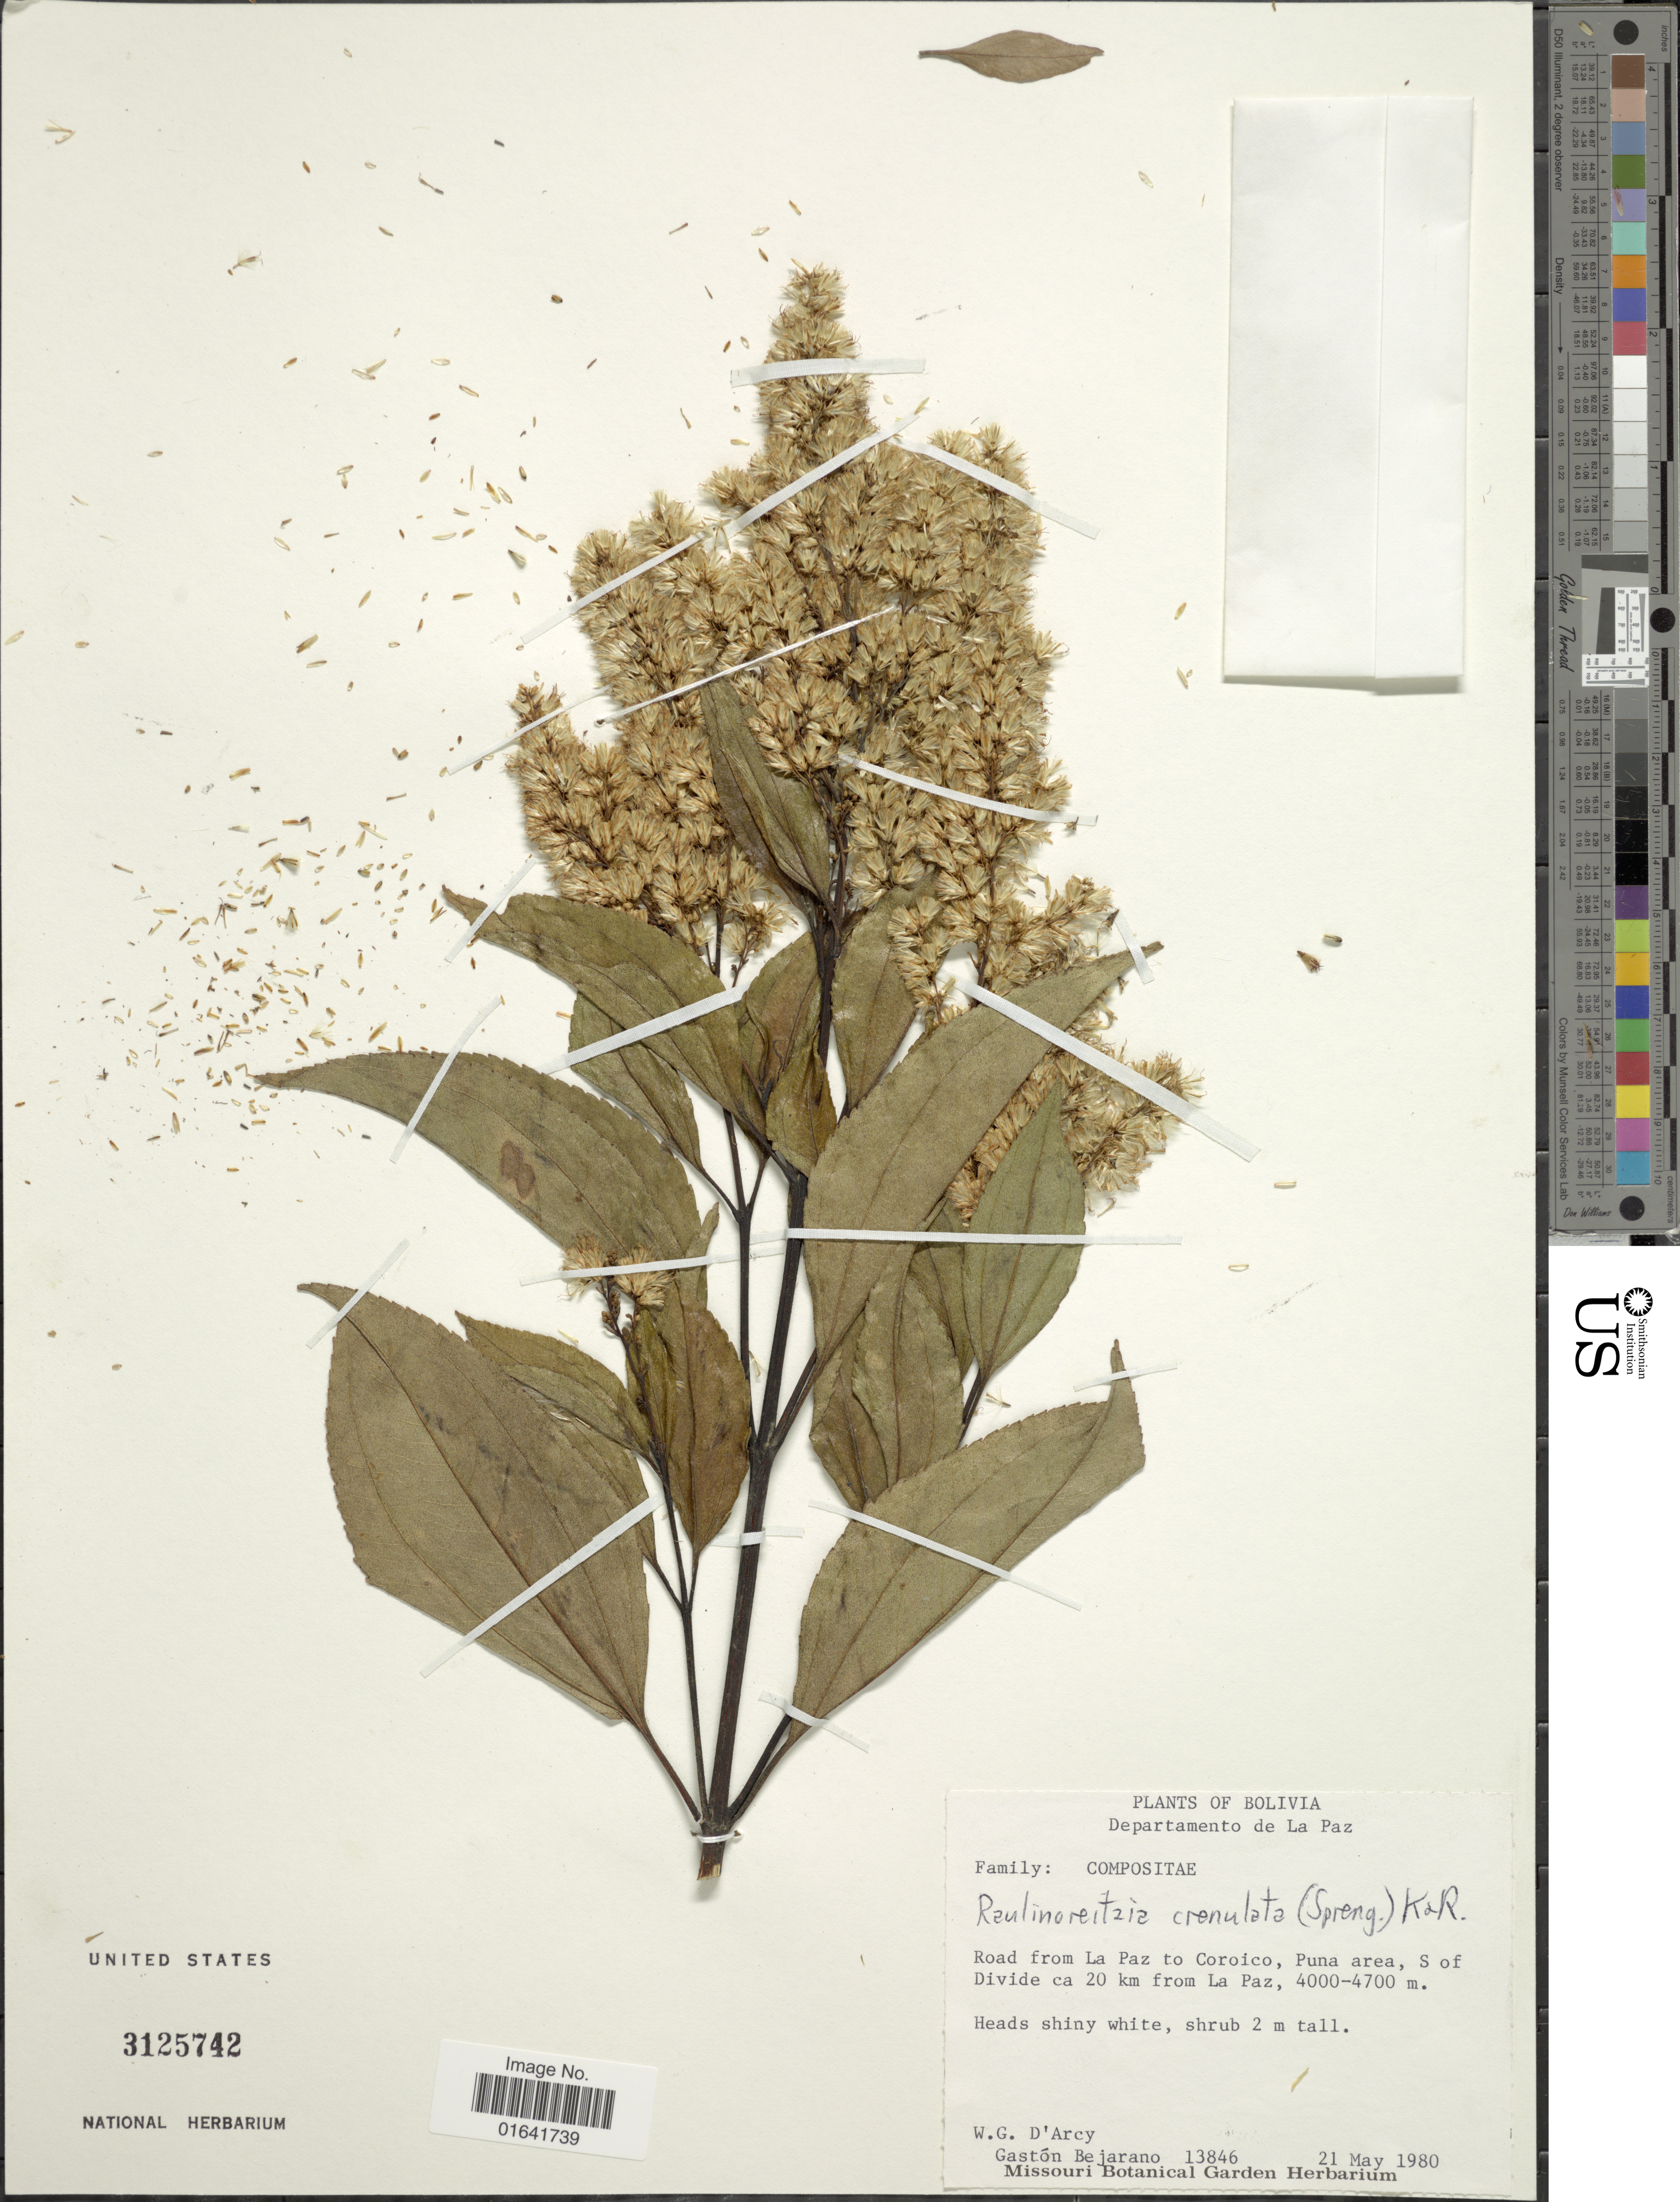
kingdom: Plantae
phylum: Tracheophyta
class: Magnoliopsida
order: Asterales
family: Asteraceae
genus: Raulinoreitzia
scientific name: Raulinoreitzia crenulata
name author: (Spreng.) R.M. King & H. Rob.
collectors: W. G. D'Arcy & G. Bejarano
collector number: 13846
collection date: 1980-05-21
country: Bolivia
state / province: La Paz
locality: Road from La Paz to Coroico, Puna area, S of Divide ca 20 km from La Paz.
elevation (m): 4000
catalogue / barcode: US 3125742